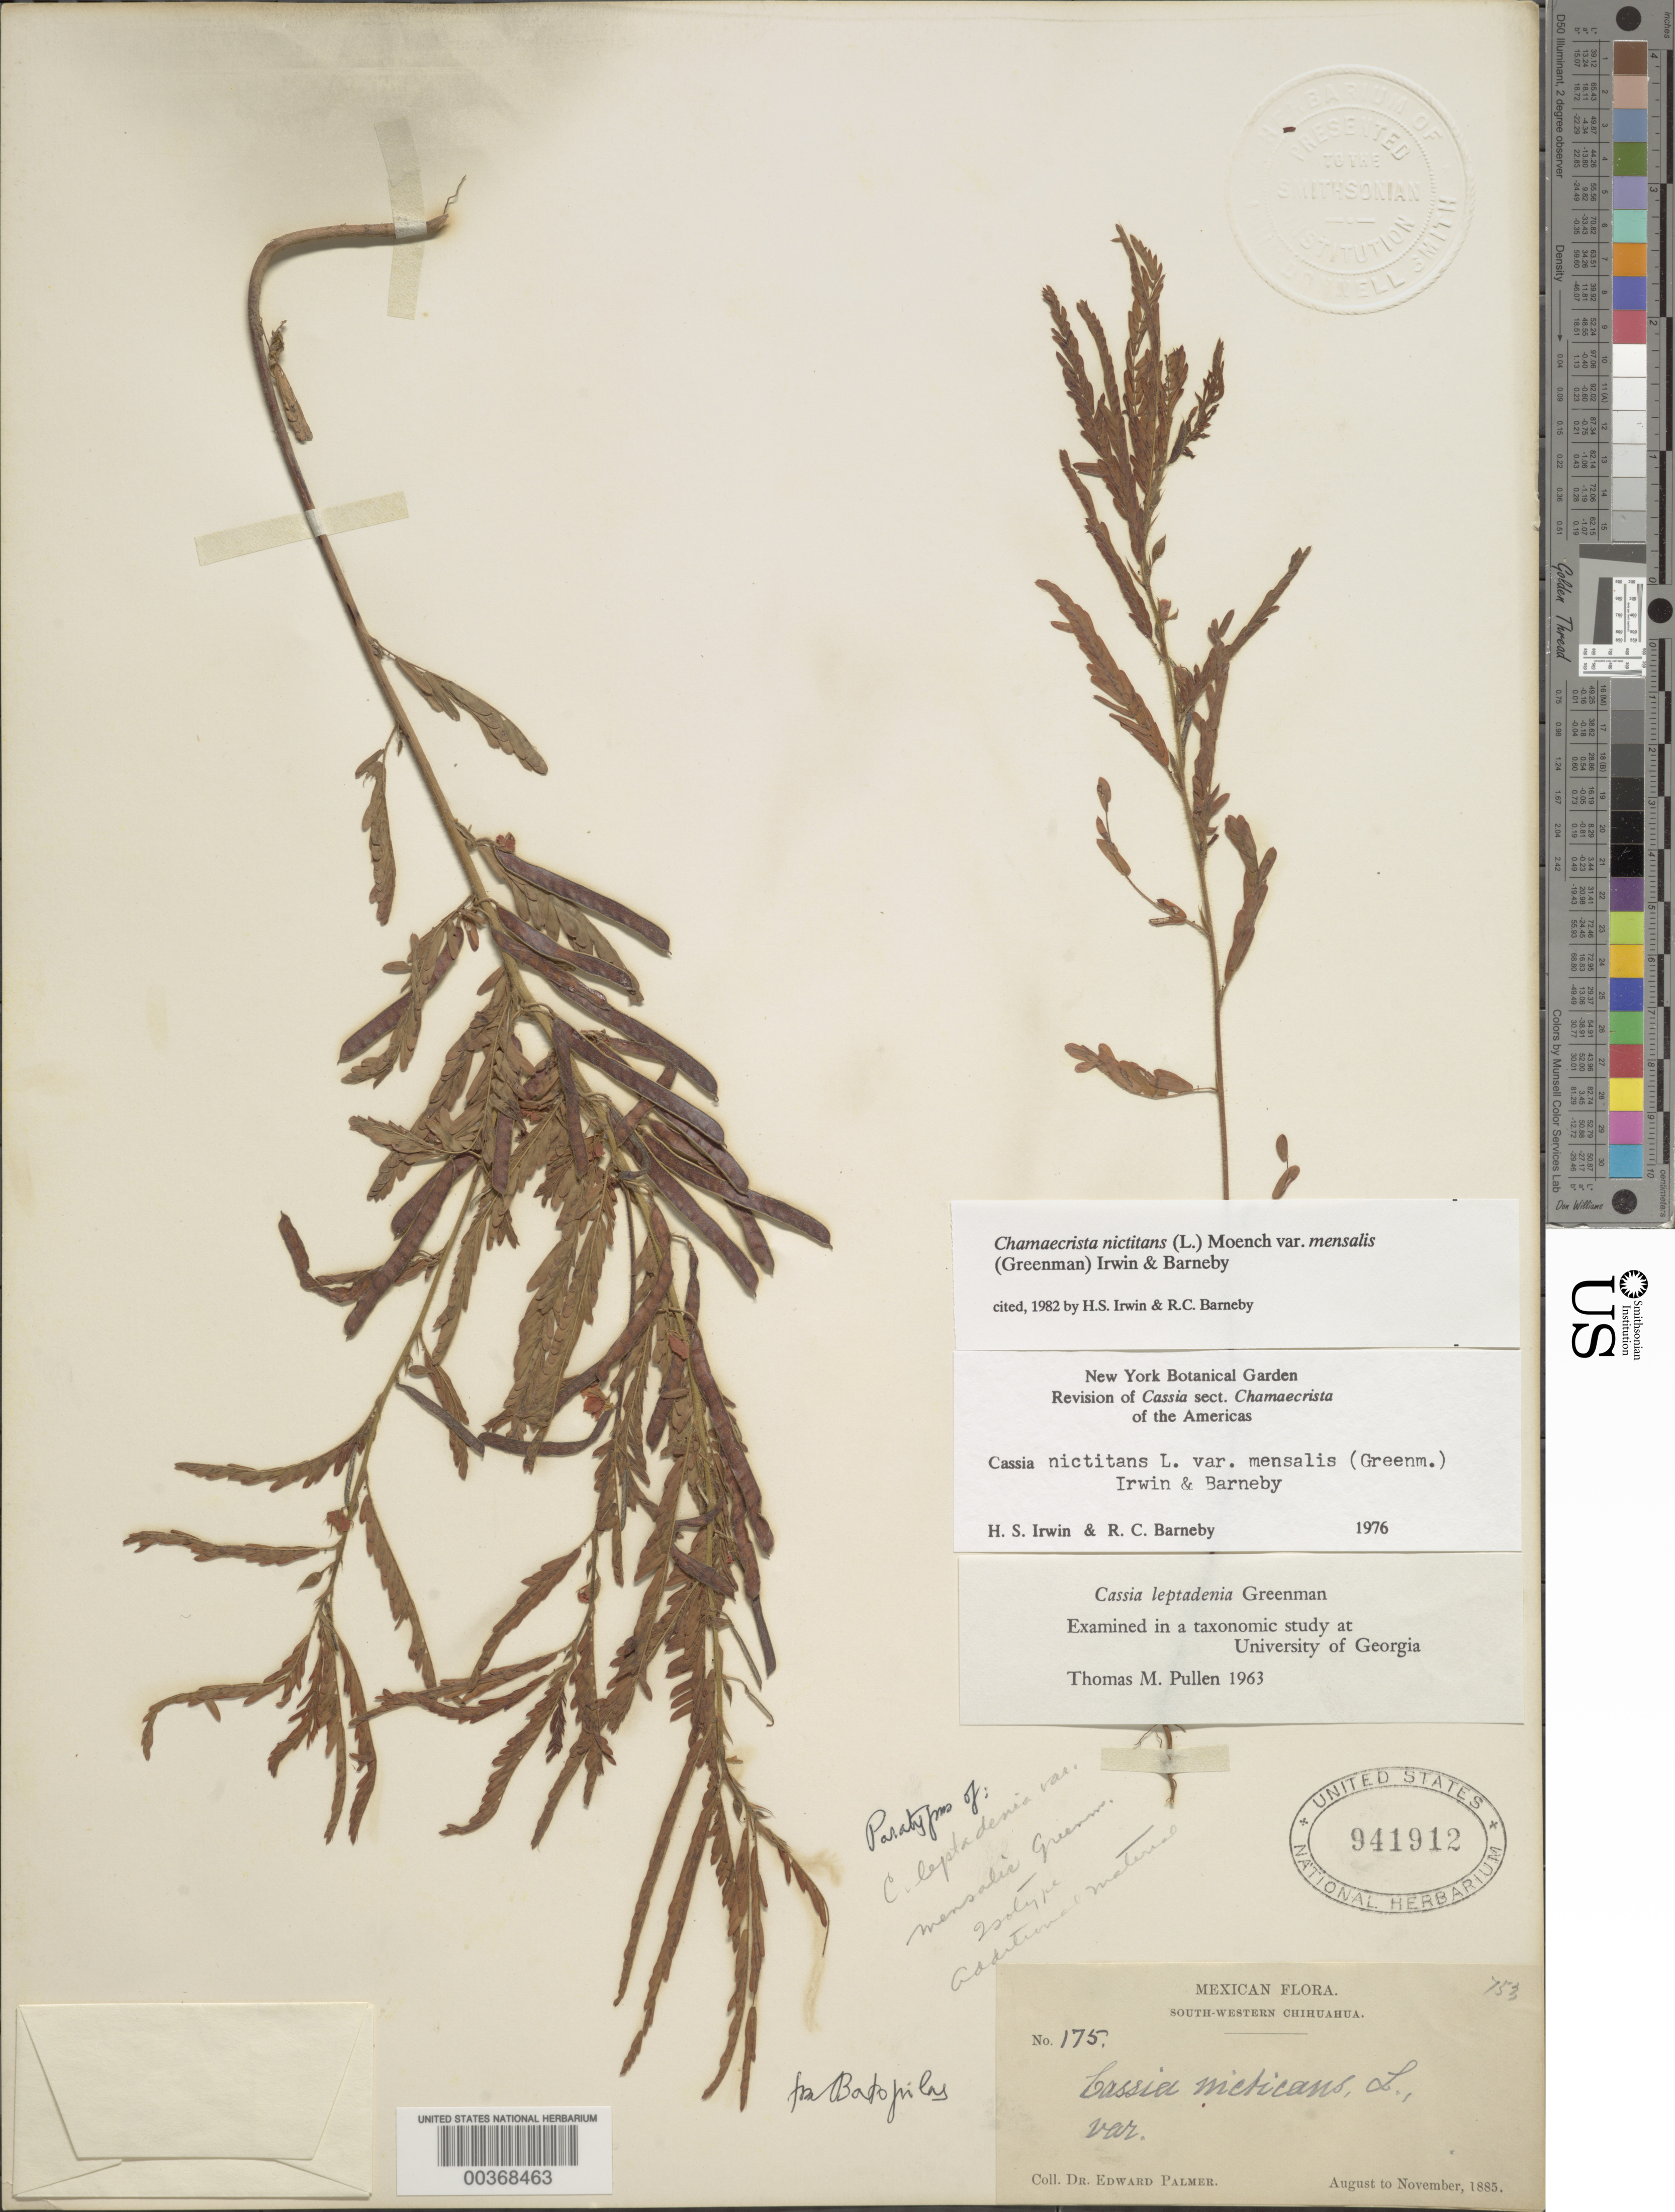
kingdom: Plantae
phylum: Tracheophyta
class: Magnoliopsida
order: Fabales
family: Fabaceae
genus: Chamaecrista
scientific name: Chamaecrista nictitans var. mensalis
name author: (Greenm.) H.S. Irwin & Barneby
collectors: E. Palmer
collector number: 175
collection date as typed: Aug 1885 to -- Nov 1885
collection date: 1885-08/1885-11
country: Mexico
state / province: Chihuahua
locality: SW Chihuahua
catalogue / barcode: US 941912